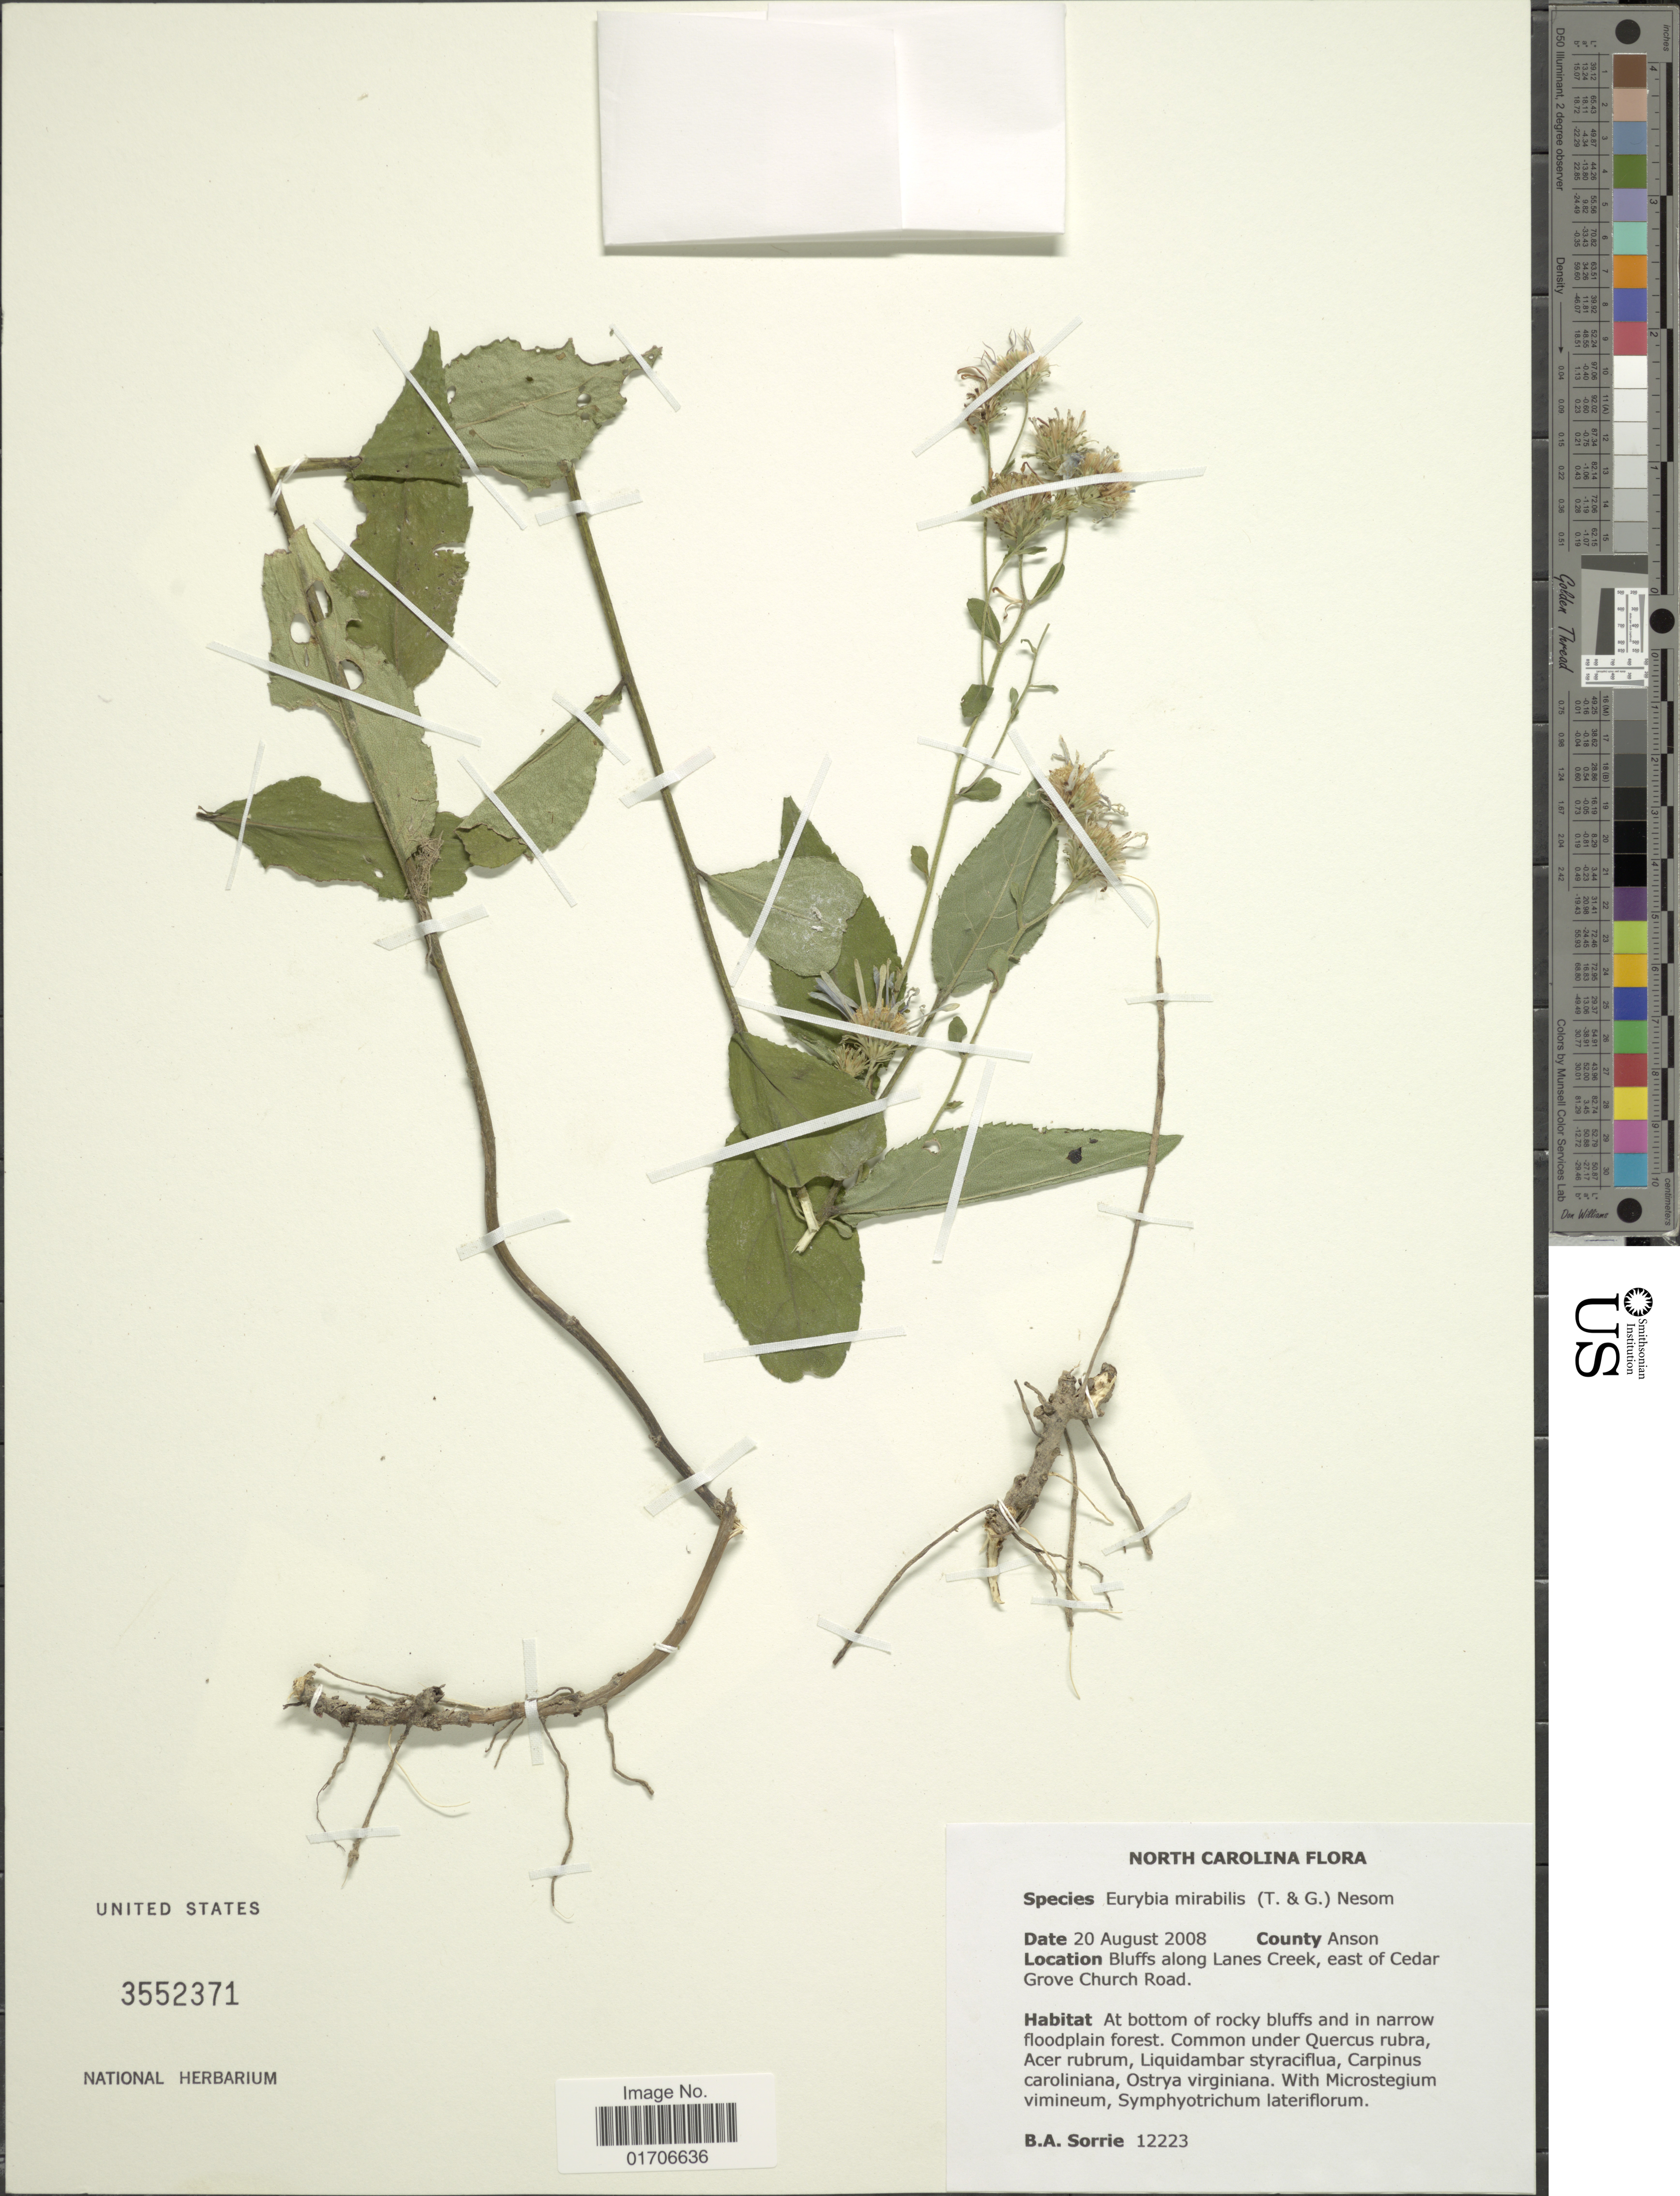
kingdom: Plantae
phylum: Tracheophyta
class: Magnoliopsida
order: Asterales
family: Asteraceae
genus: Eurybia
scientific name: Eurybia mirabilis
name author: (Torr. & A. Gray) G.L. Nesom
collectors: B. Sorrie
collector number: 12223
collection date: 2008-08-20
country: United States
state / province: North Carolina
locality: County Anson. Bluffs along Lanes Creek, east of Cedar Grove Church Road.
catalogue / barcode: US 3552371